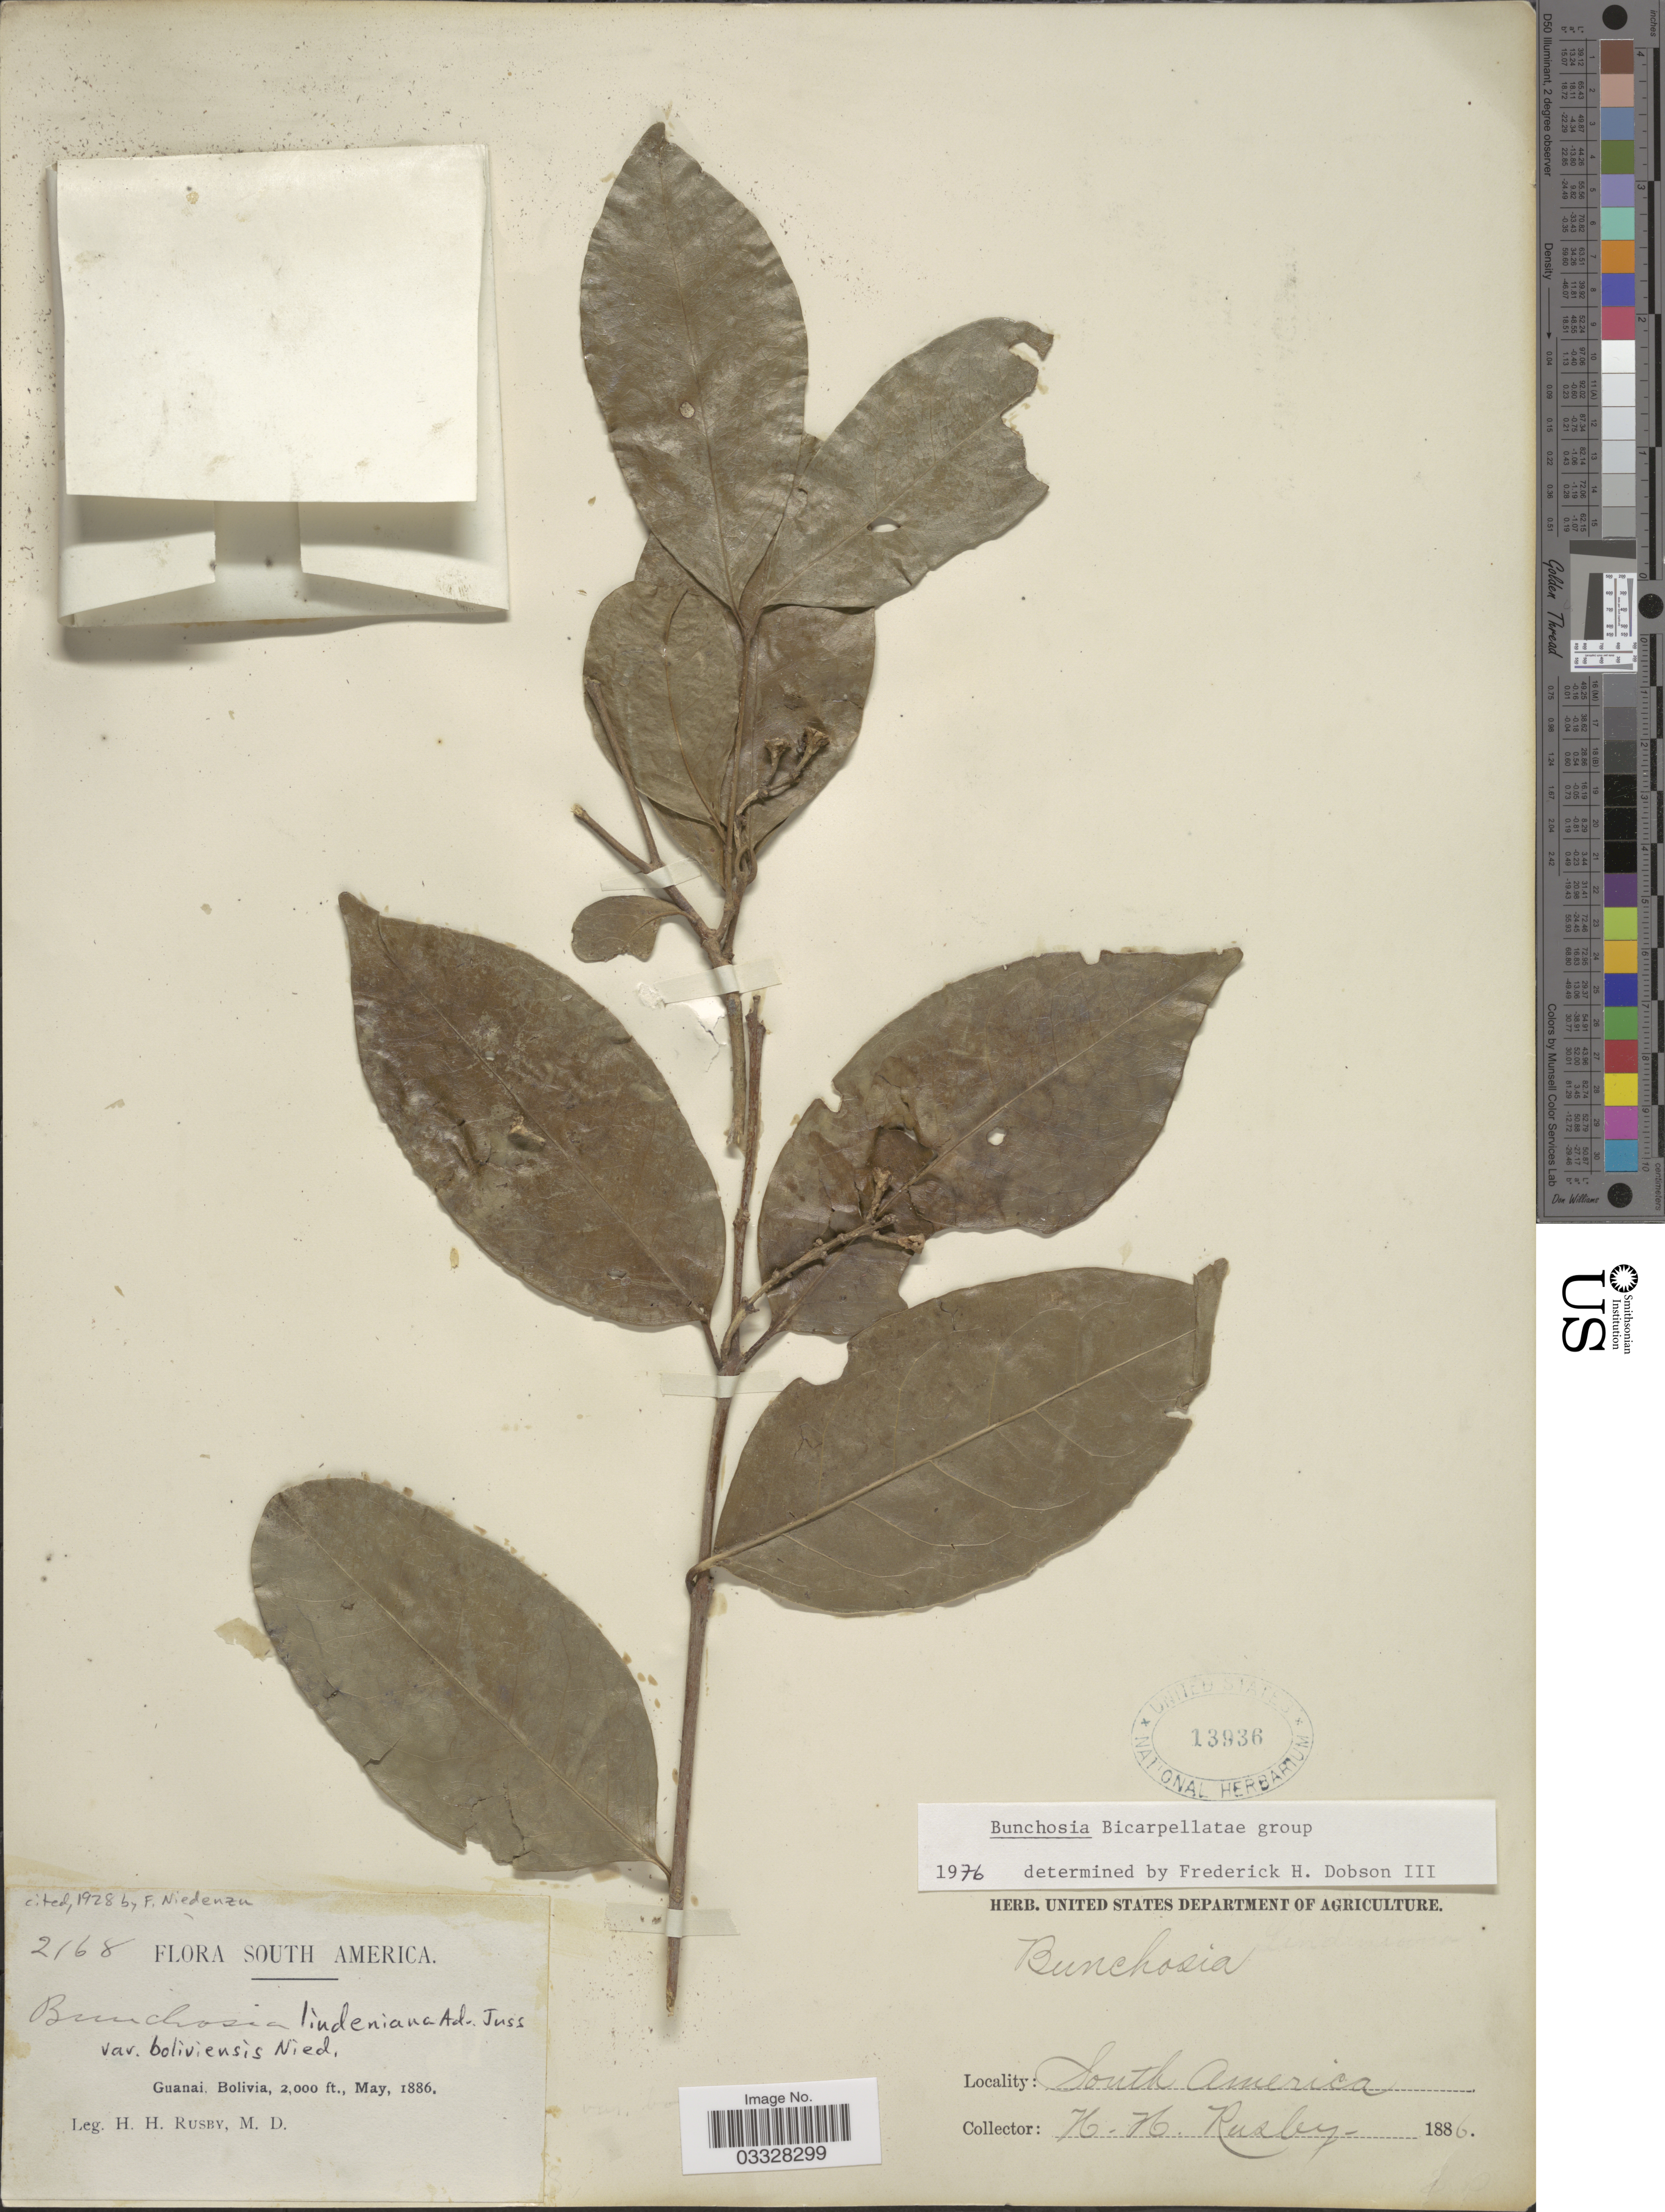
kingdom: Plantae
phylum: Tracheophyta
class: Magnoliopsida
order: Malpighiales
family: Malpighiaceae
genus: Bunchosia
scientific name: Bunchosia lindeniana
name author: A. Juss.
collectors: H. H. Rusby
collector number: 2168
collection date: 1886-05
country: Bolivia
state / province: La Páz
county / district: Larecaja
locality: Guanay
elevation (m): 610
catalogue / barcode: US 13936